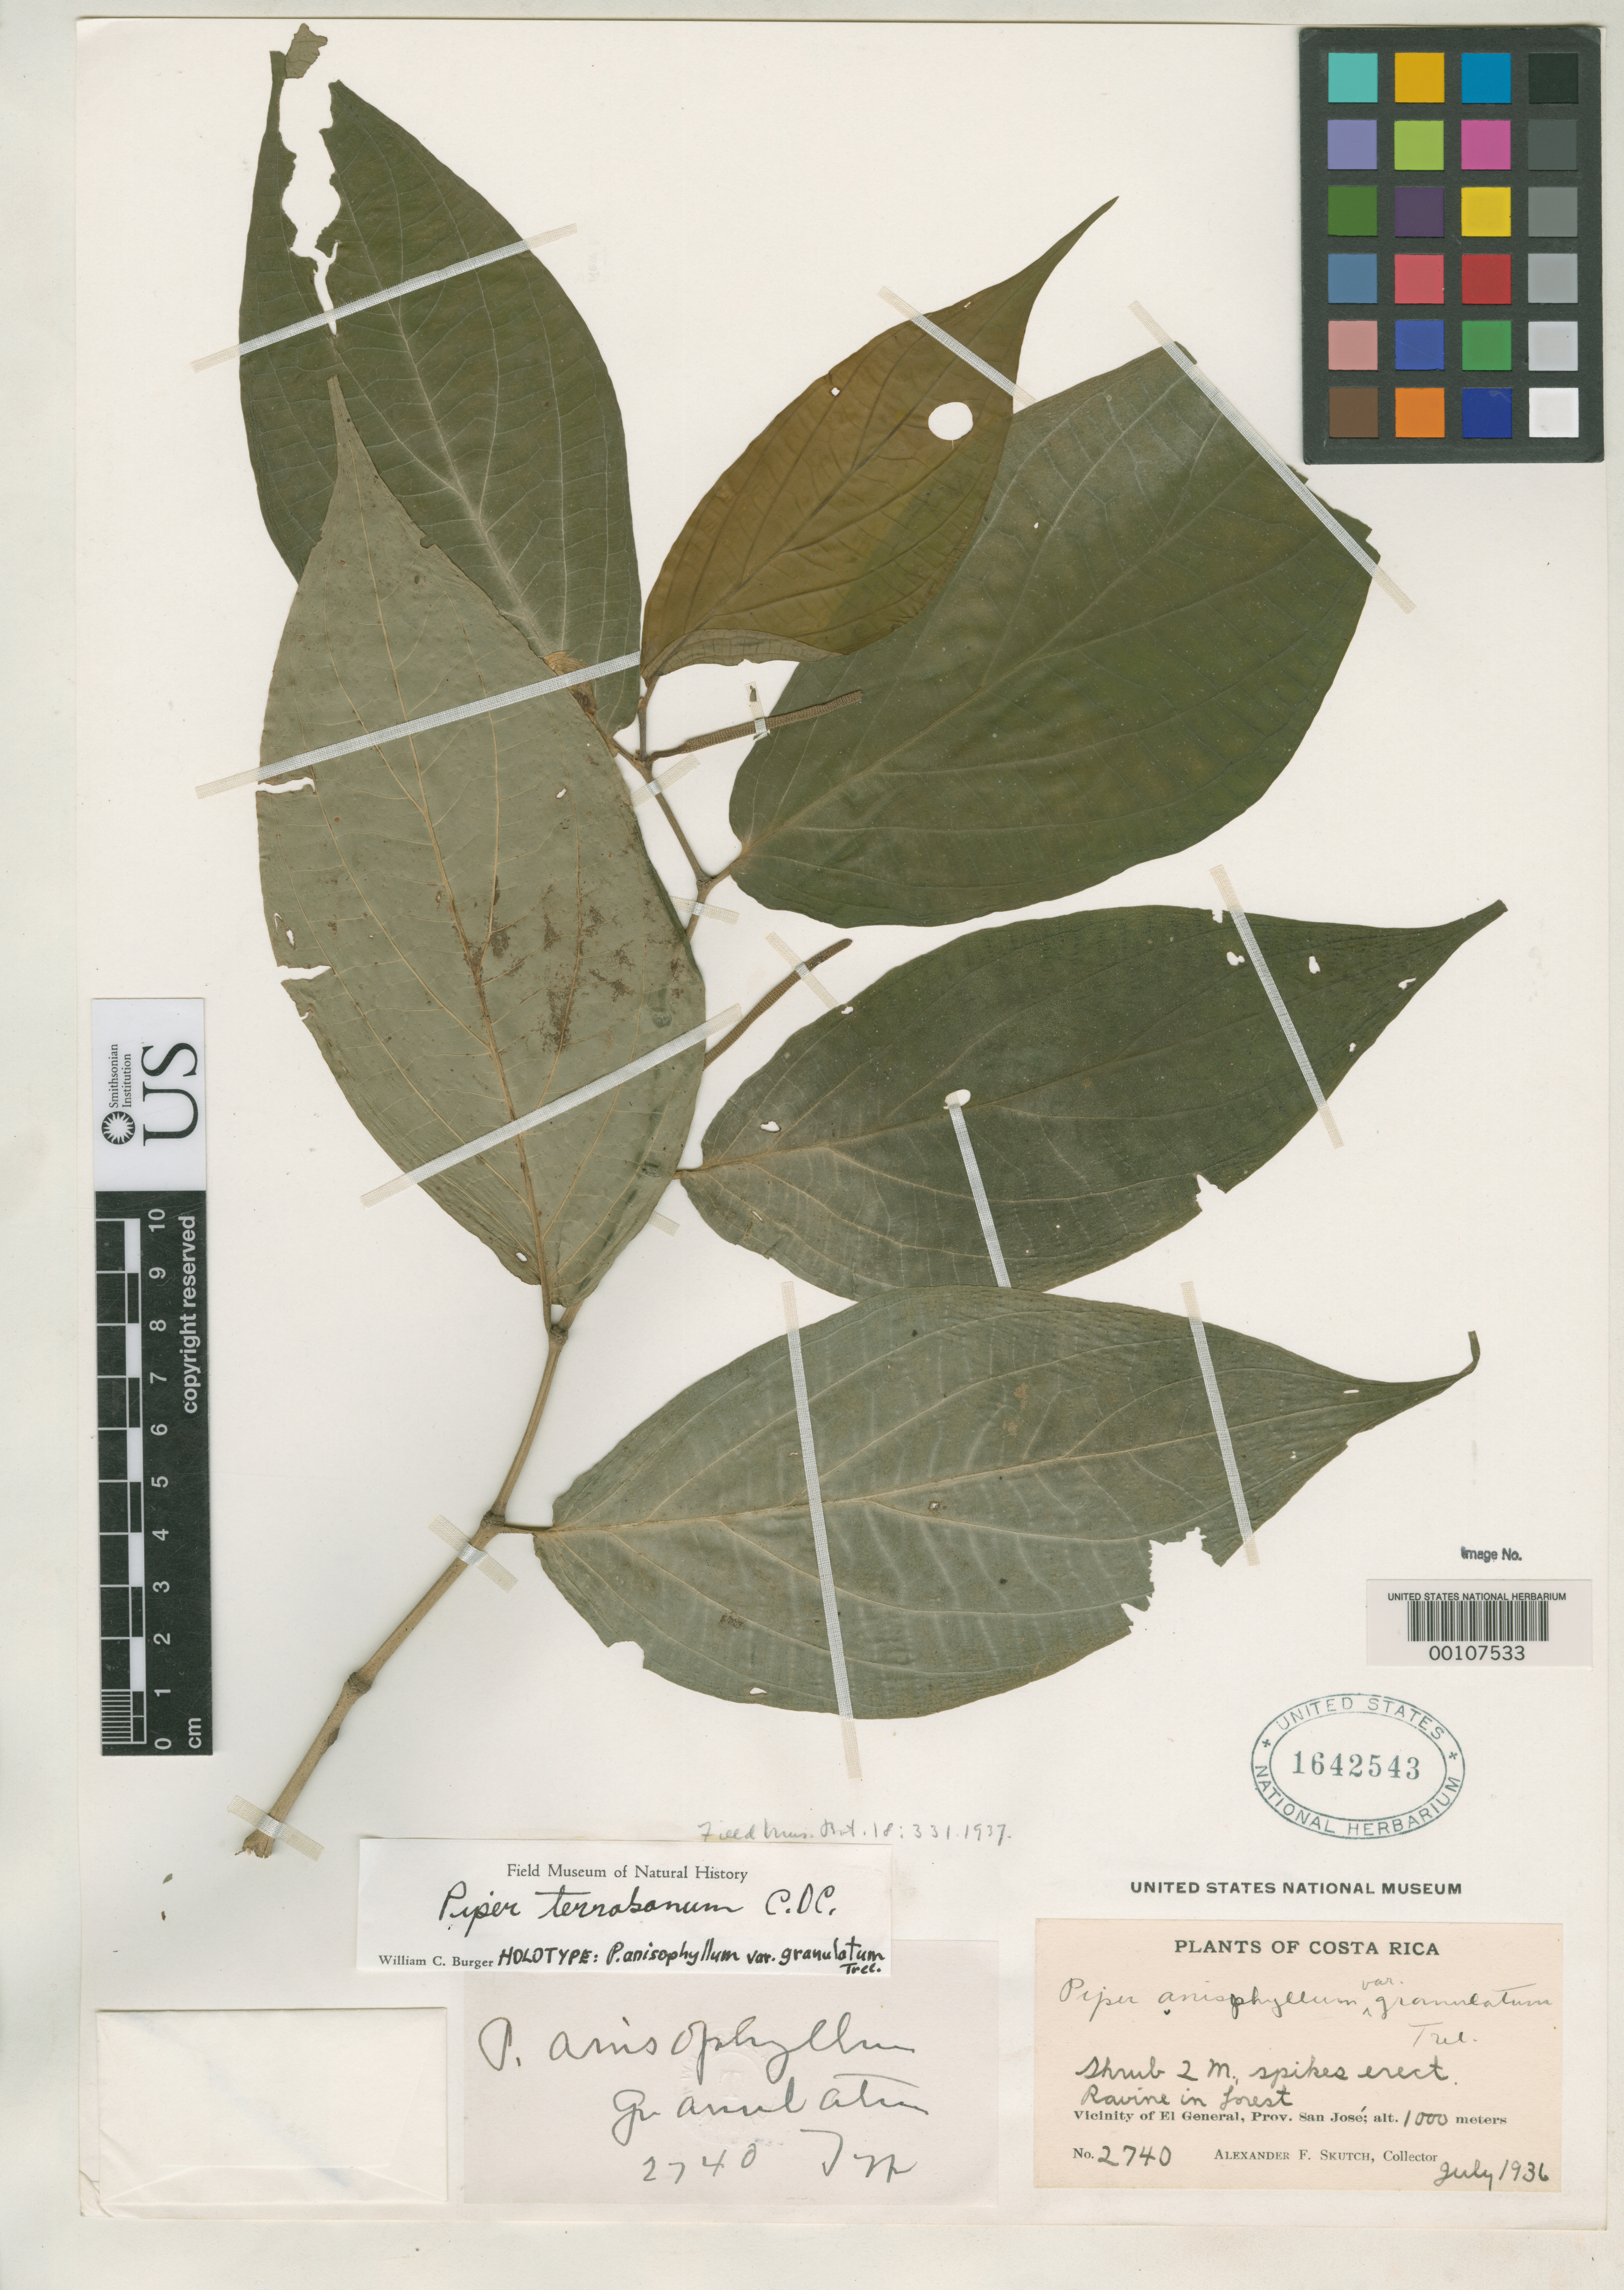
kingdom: Plantae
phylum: Tracheophyta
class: Magnoliopsida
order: Piperales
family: Piperaceae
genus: Piper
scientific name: Piper anisophyllum var. granulatum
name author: Trel. in Standl.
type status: Holotype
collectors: A. F. Skutch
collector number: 2740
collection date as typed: Jul 1936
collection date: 1936-07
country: Costa Rica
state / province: San José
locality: Vicinity of El General.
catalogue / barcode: US 1642543